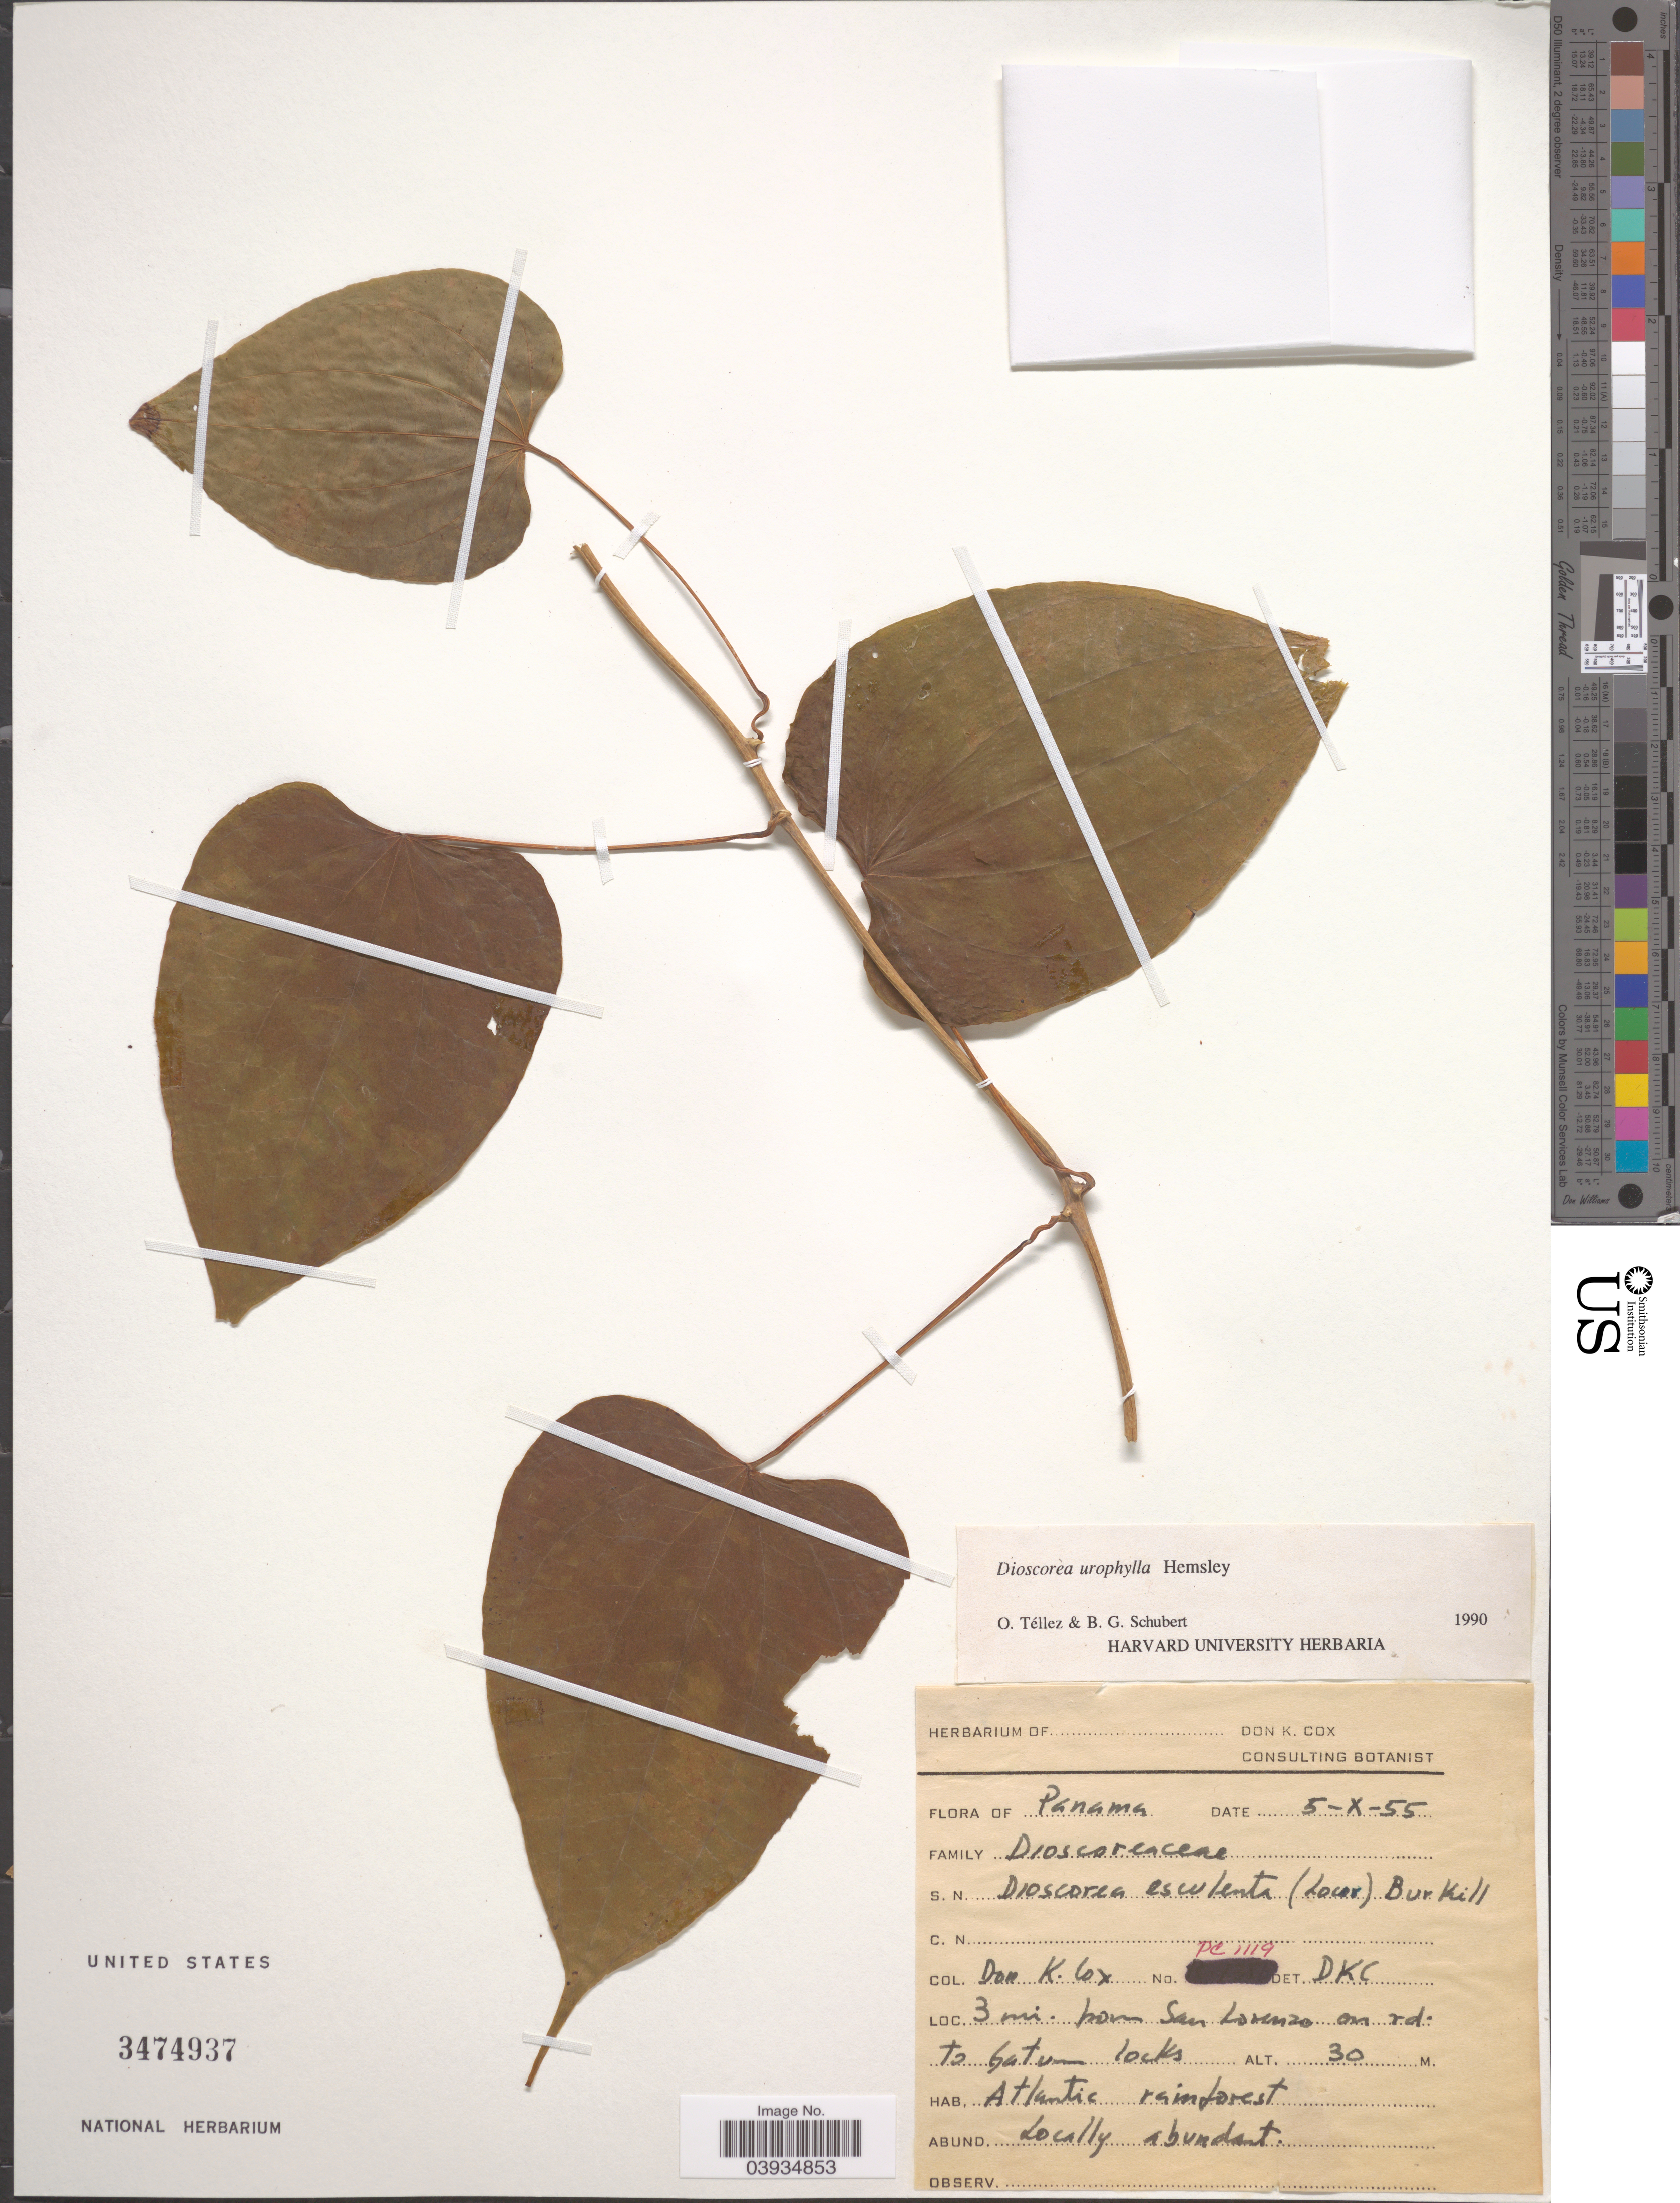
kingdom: Plantae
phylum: Tracheophyta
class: Liliopsida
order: Dioscoreales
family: Dioscoreaceae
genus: Dioscorea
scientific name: Dioscorea urophylla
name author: Hemsl.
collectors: D. Cox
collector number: PC1119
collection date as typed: Transcribed d/m/y: 5/10/55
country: Panama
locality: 3 mi. from San Lorenzo on rd. to Gatun locks.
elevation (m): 30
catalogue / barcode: US 3474937